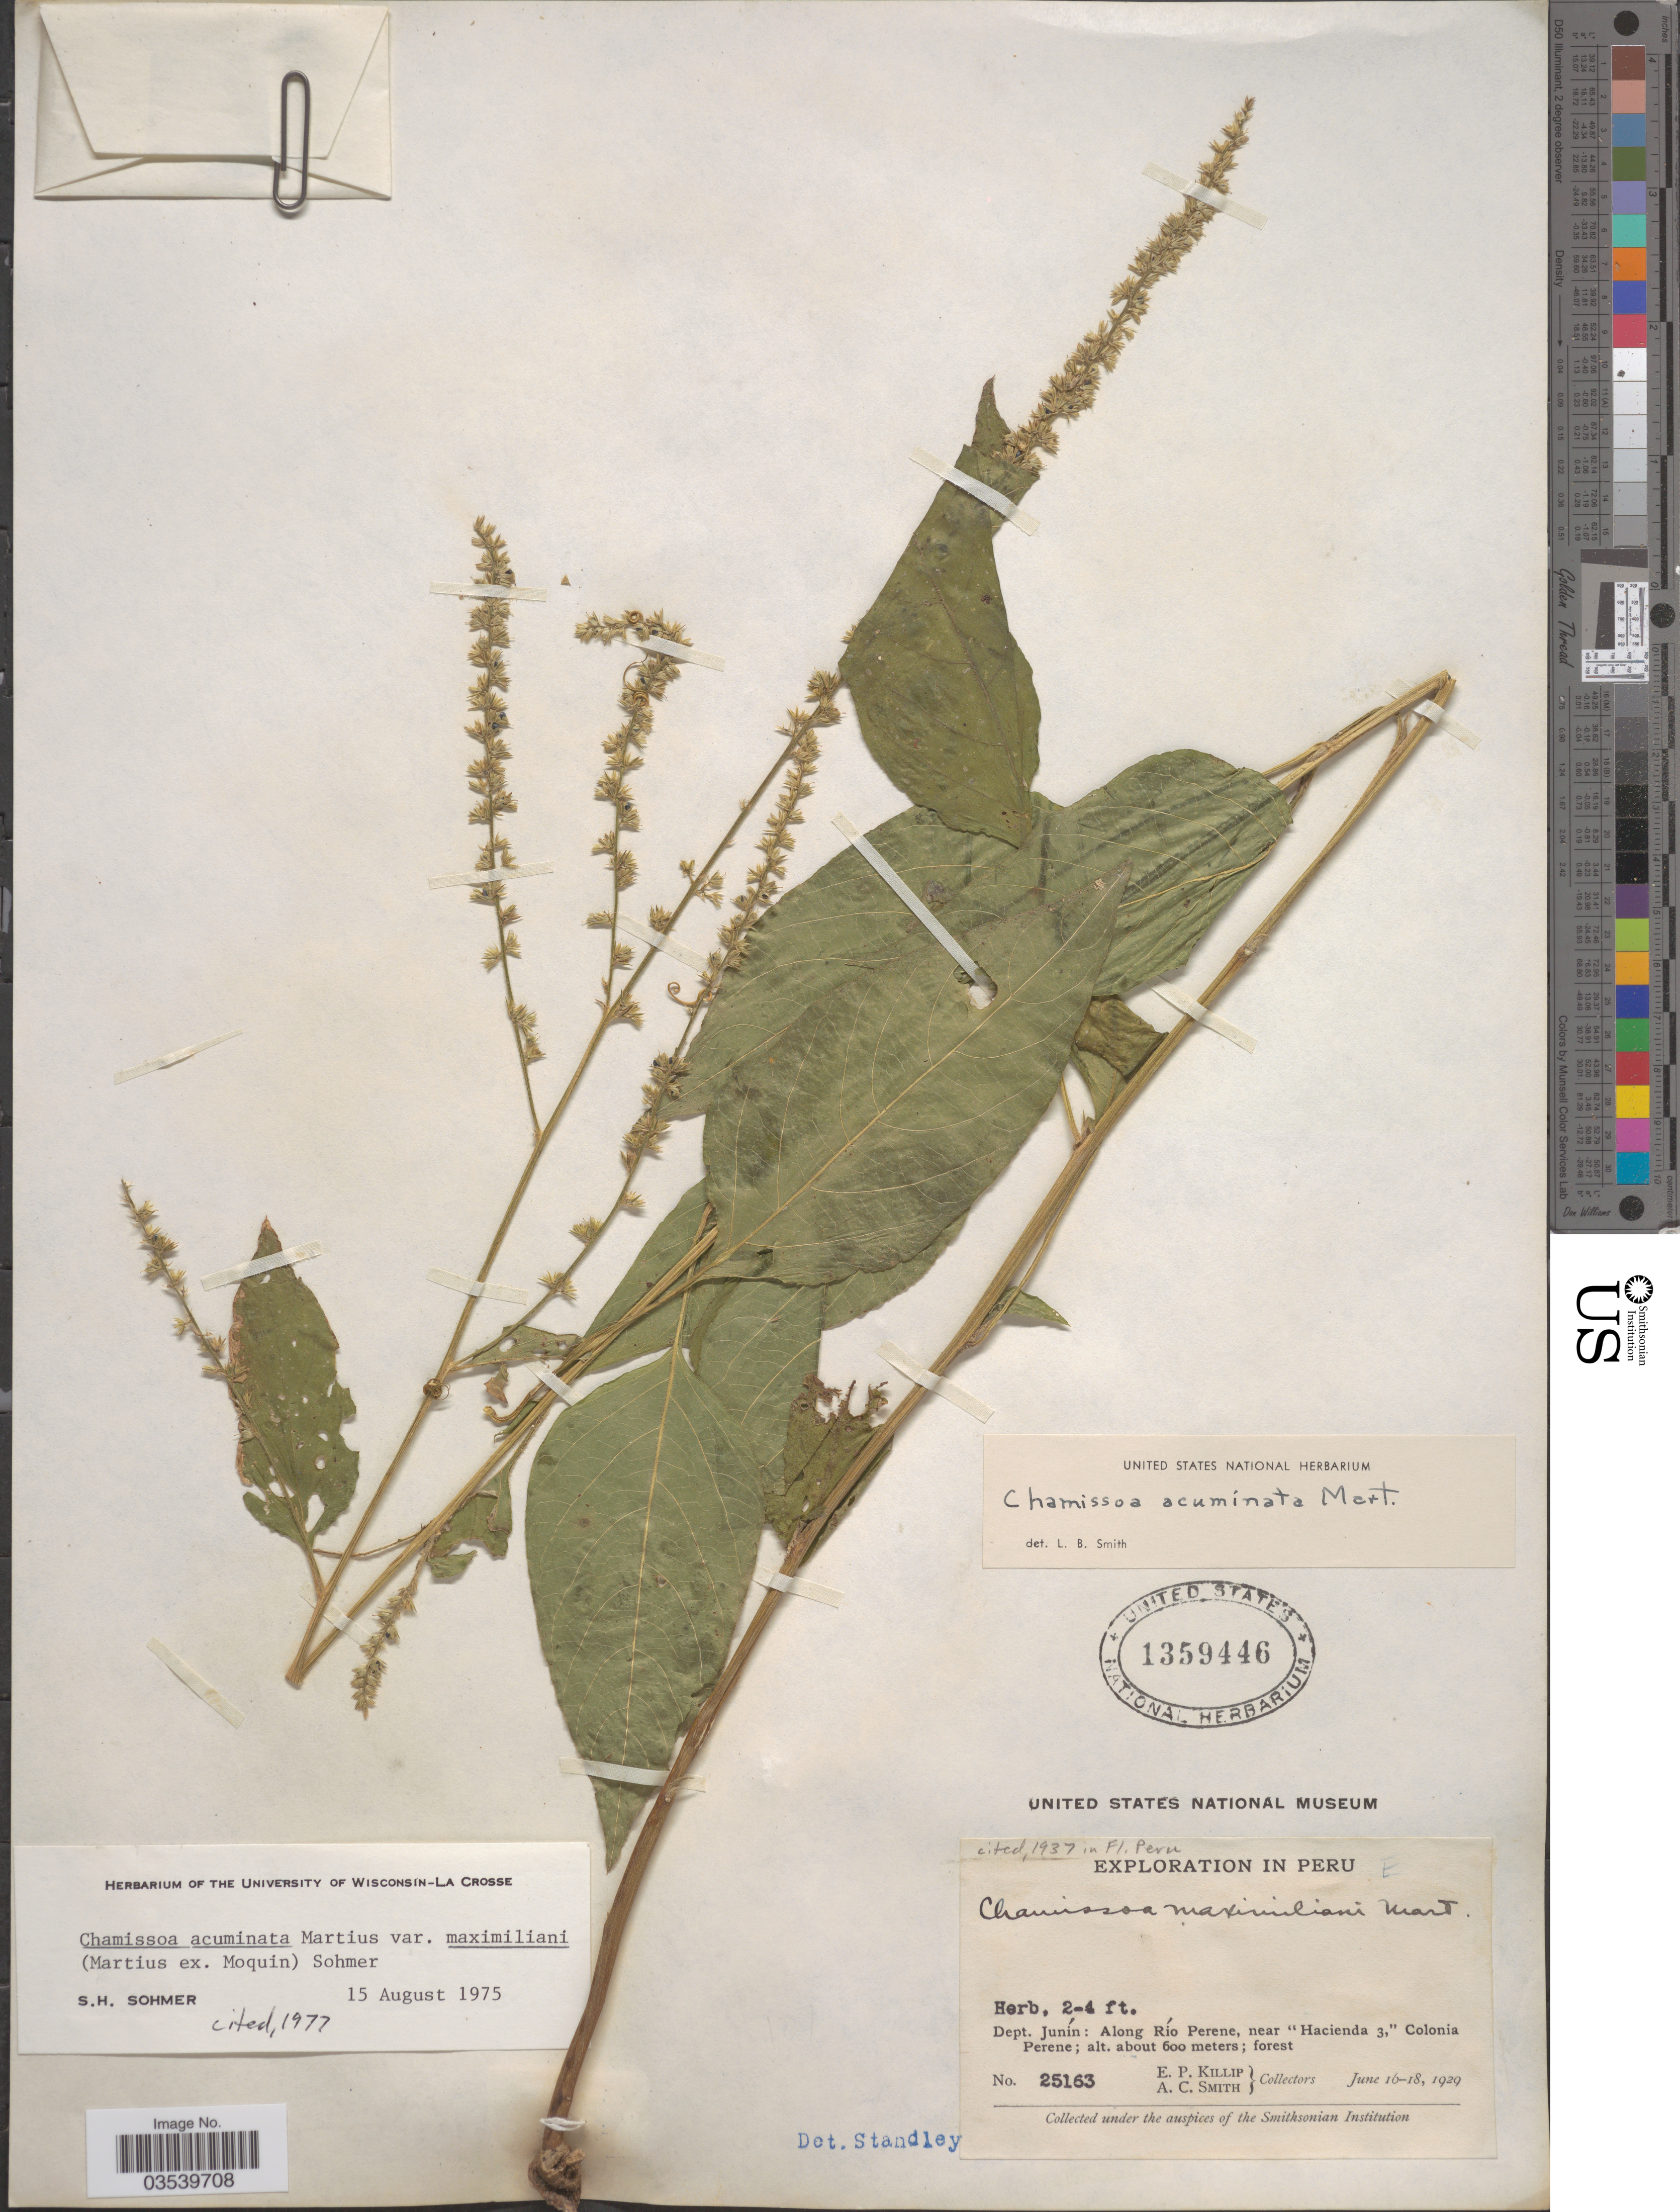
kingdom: Plantae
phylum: Tracheophyta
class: Magnoliopsida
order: Caryophyllales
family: Amaranthaceae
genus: Chamissoa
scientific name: Chamissoa acuminata var. maximiliani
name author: (Mart. ex Moq.) Sohmer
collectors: E. P. Killip & A. C. Smith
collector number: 25163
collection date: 1929-06-16/1929-06-18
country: Peru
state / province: Junín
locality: Dept. Junín: Along Río Perene near "Hacienda 3", Colonia Perene.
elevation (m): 600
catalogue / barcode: US 1359446